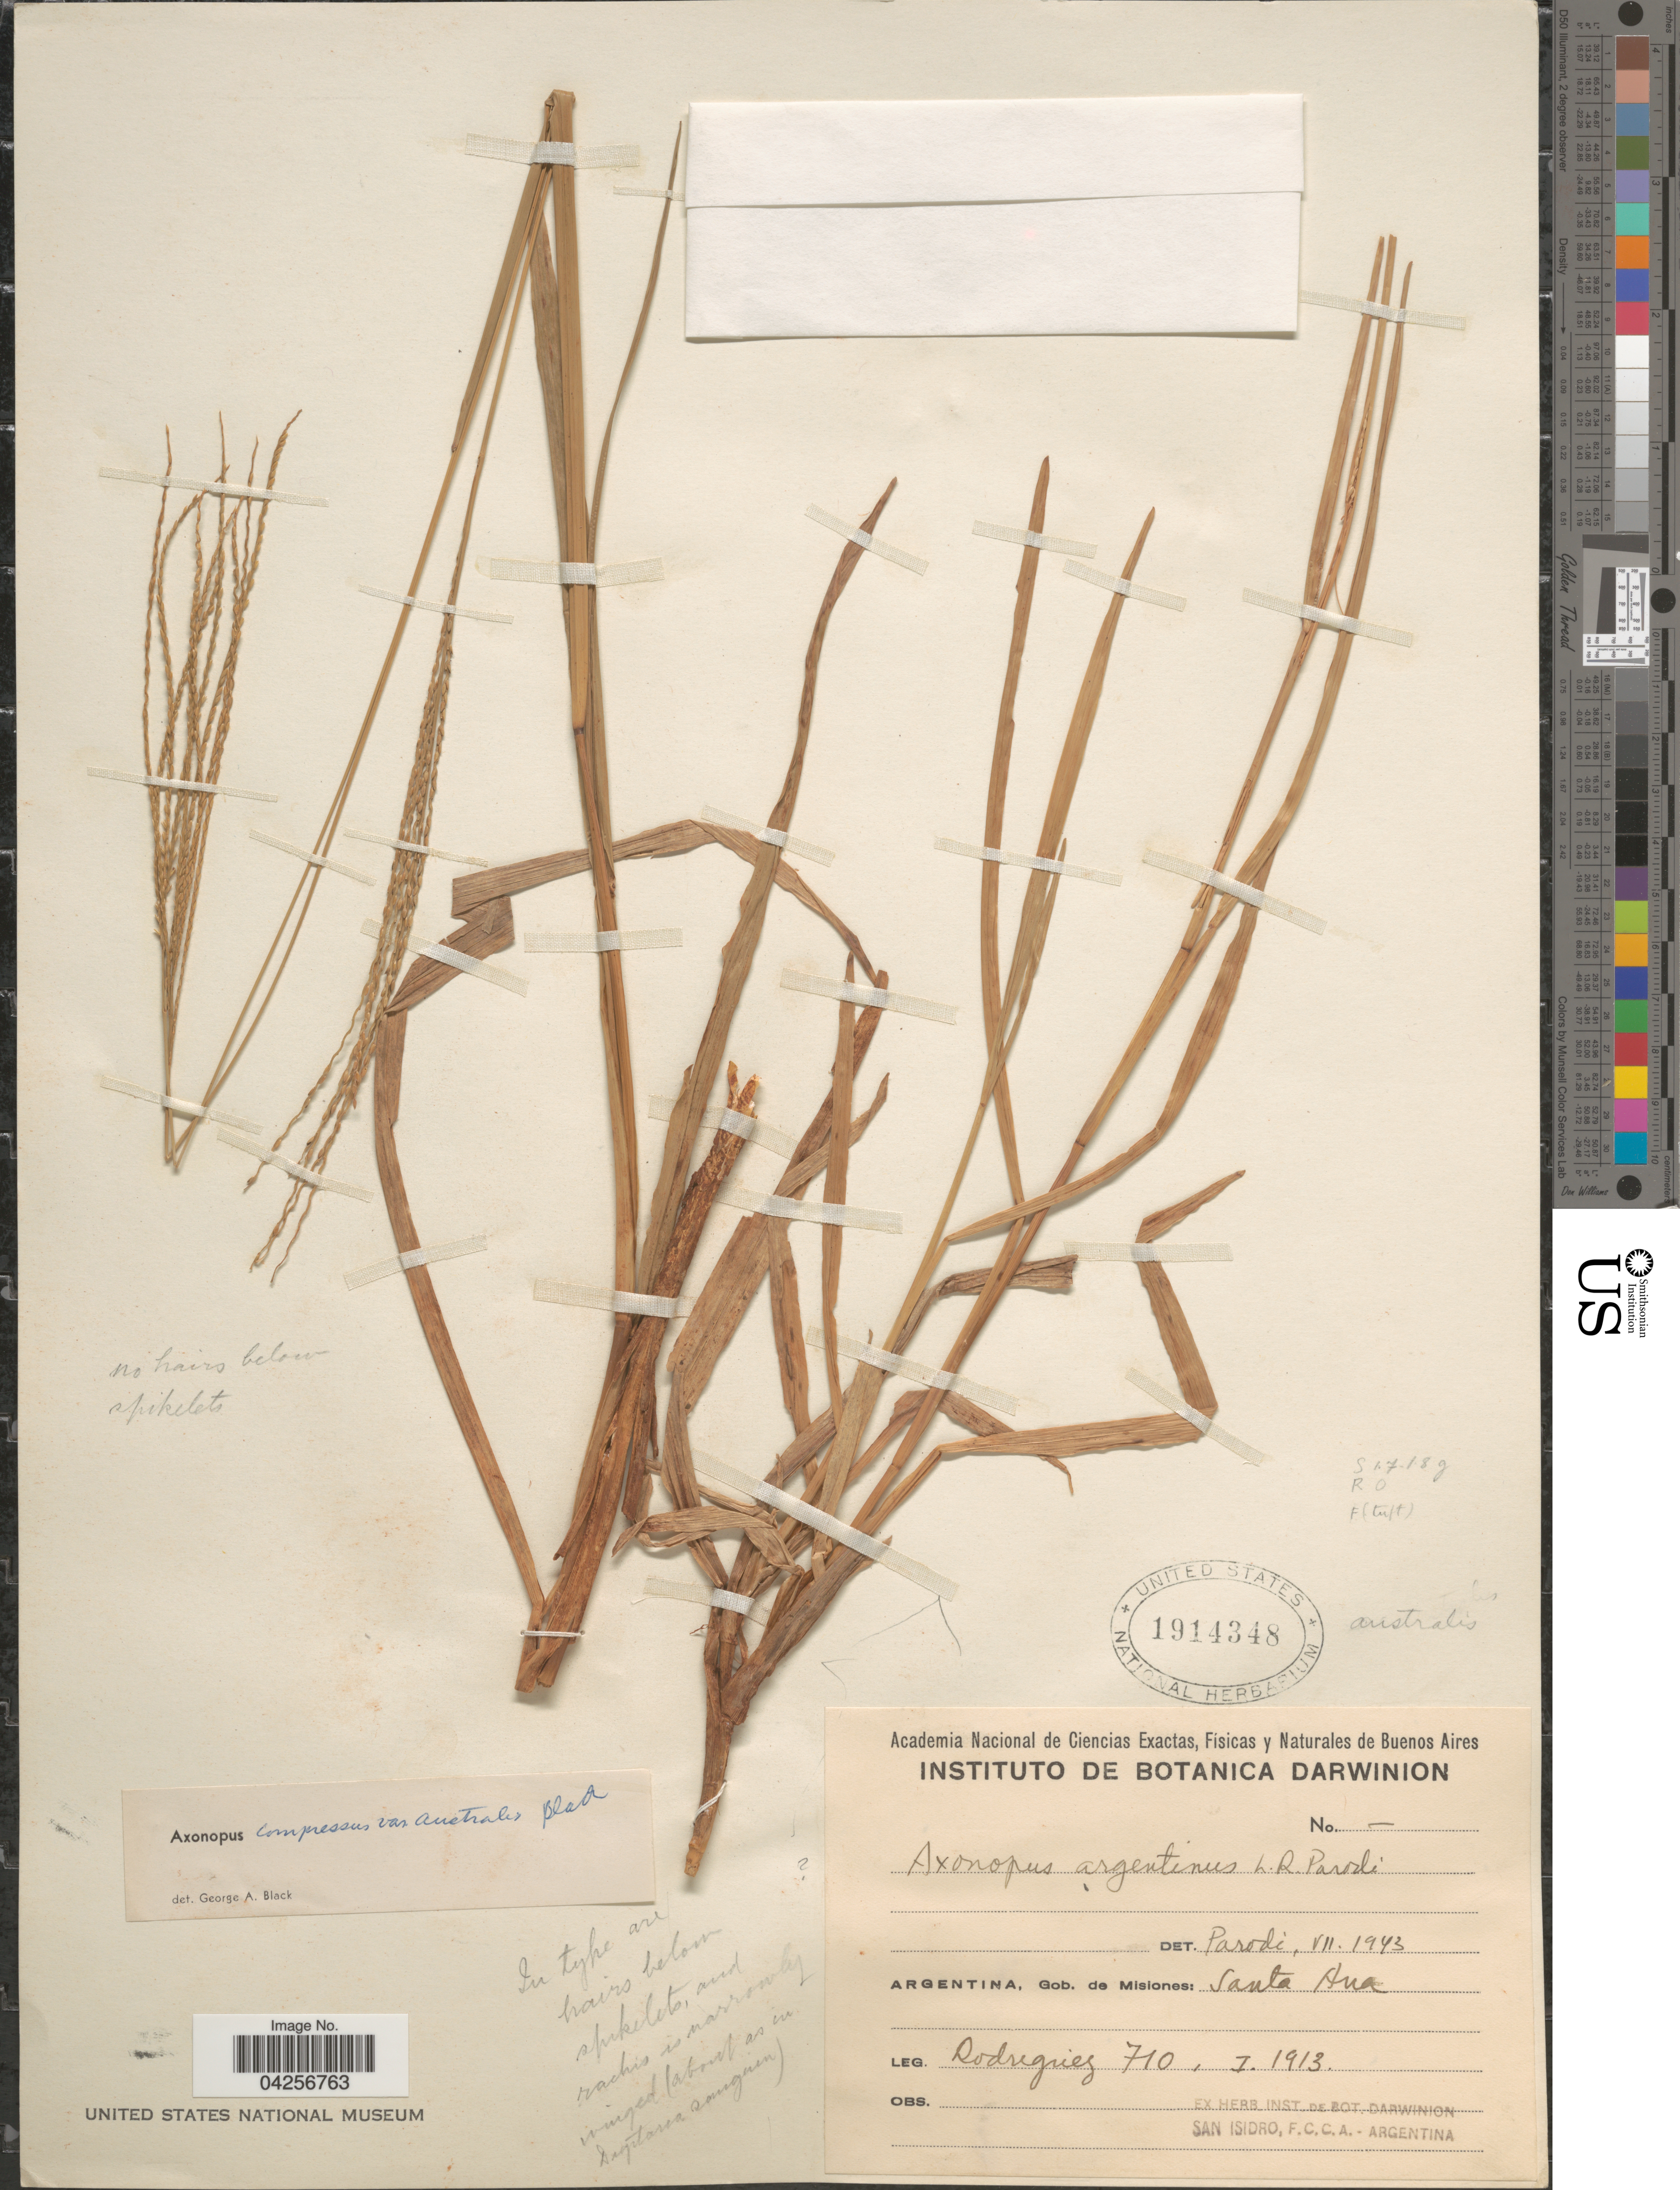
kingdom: Plantae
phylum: Tracheophyta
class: Liliopsida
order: Poales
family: Poaceae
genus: Axonopus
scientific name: Axonopus compressus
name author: (Sw.) P. Beauv.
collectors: Rodriguez, --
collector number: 710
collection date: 1913-01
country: Argentina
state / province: Misiones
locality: Gob. de Misiones: Santa Ana.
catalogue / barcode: US 1914348